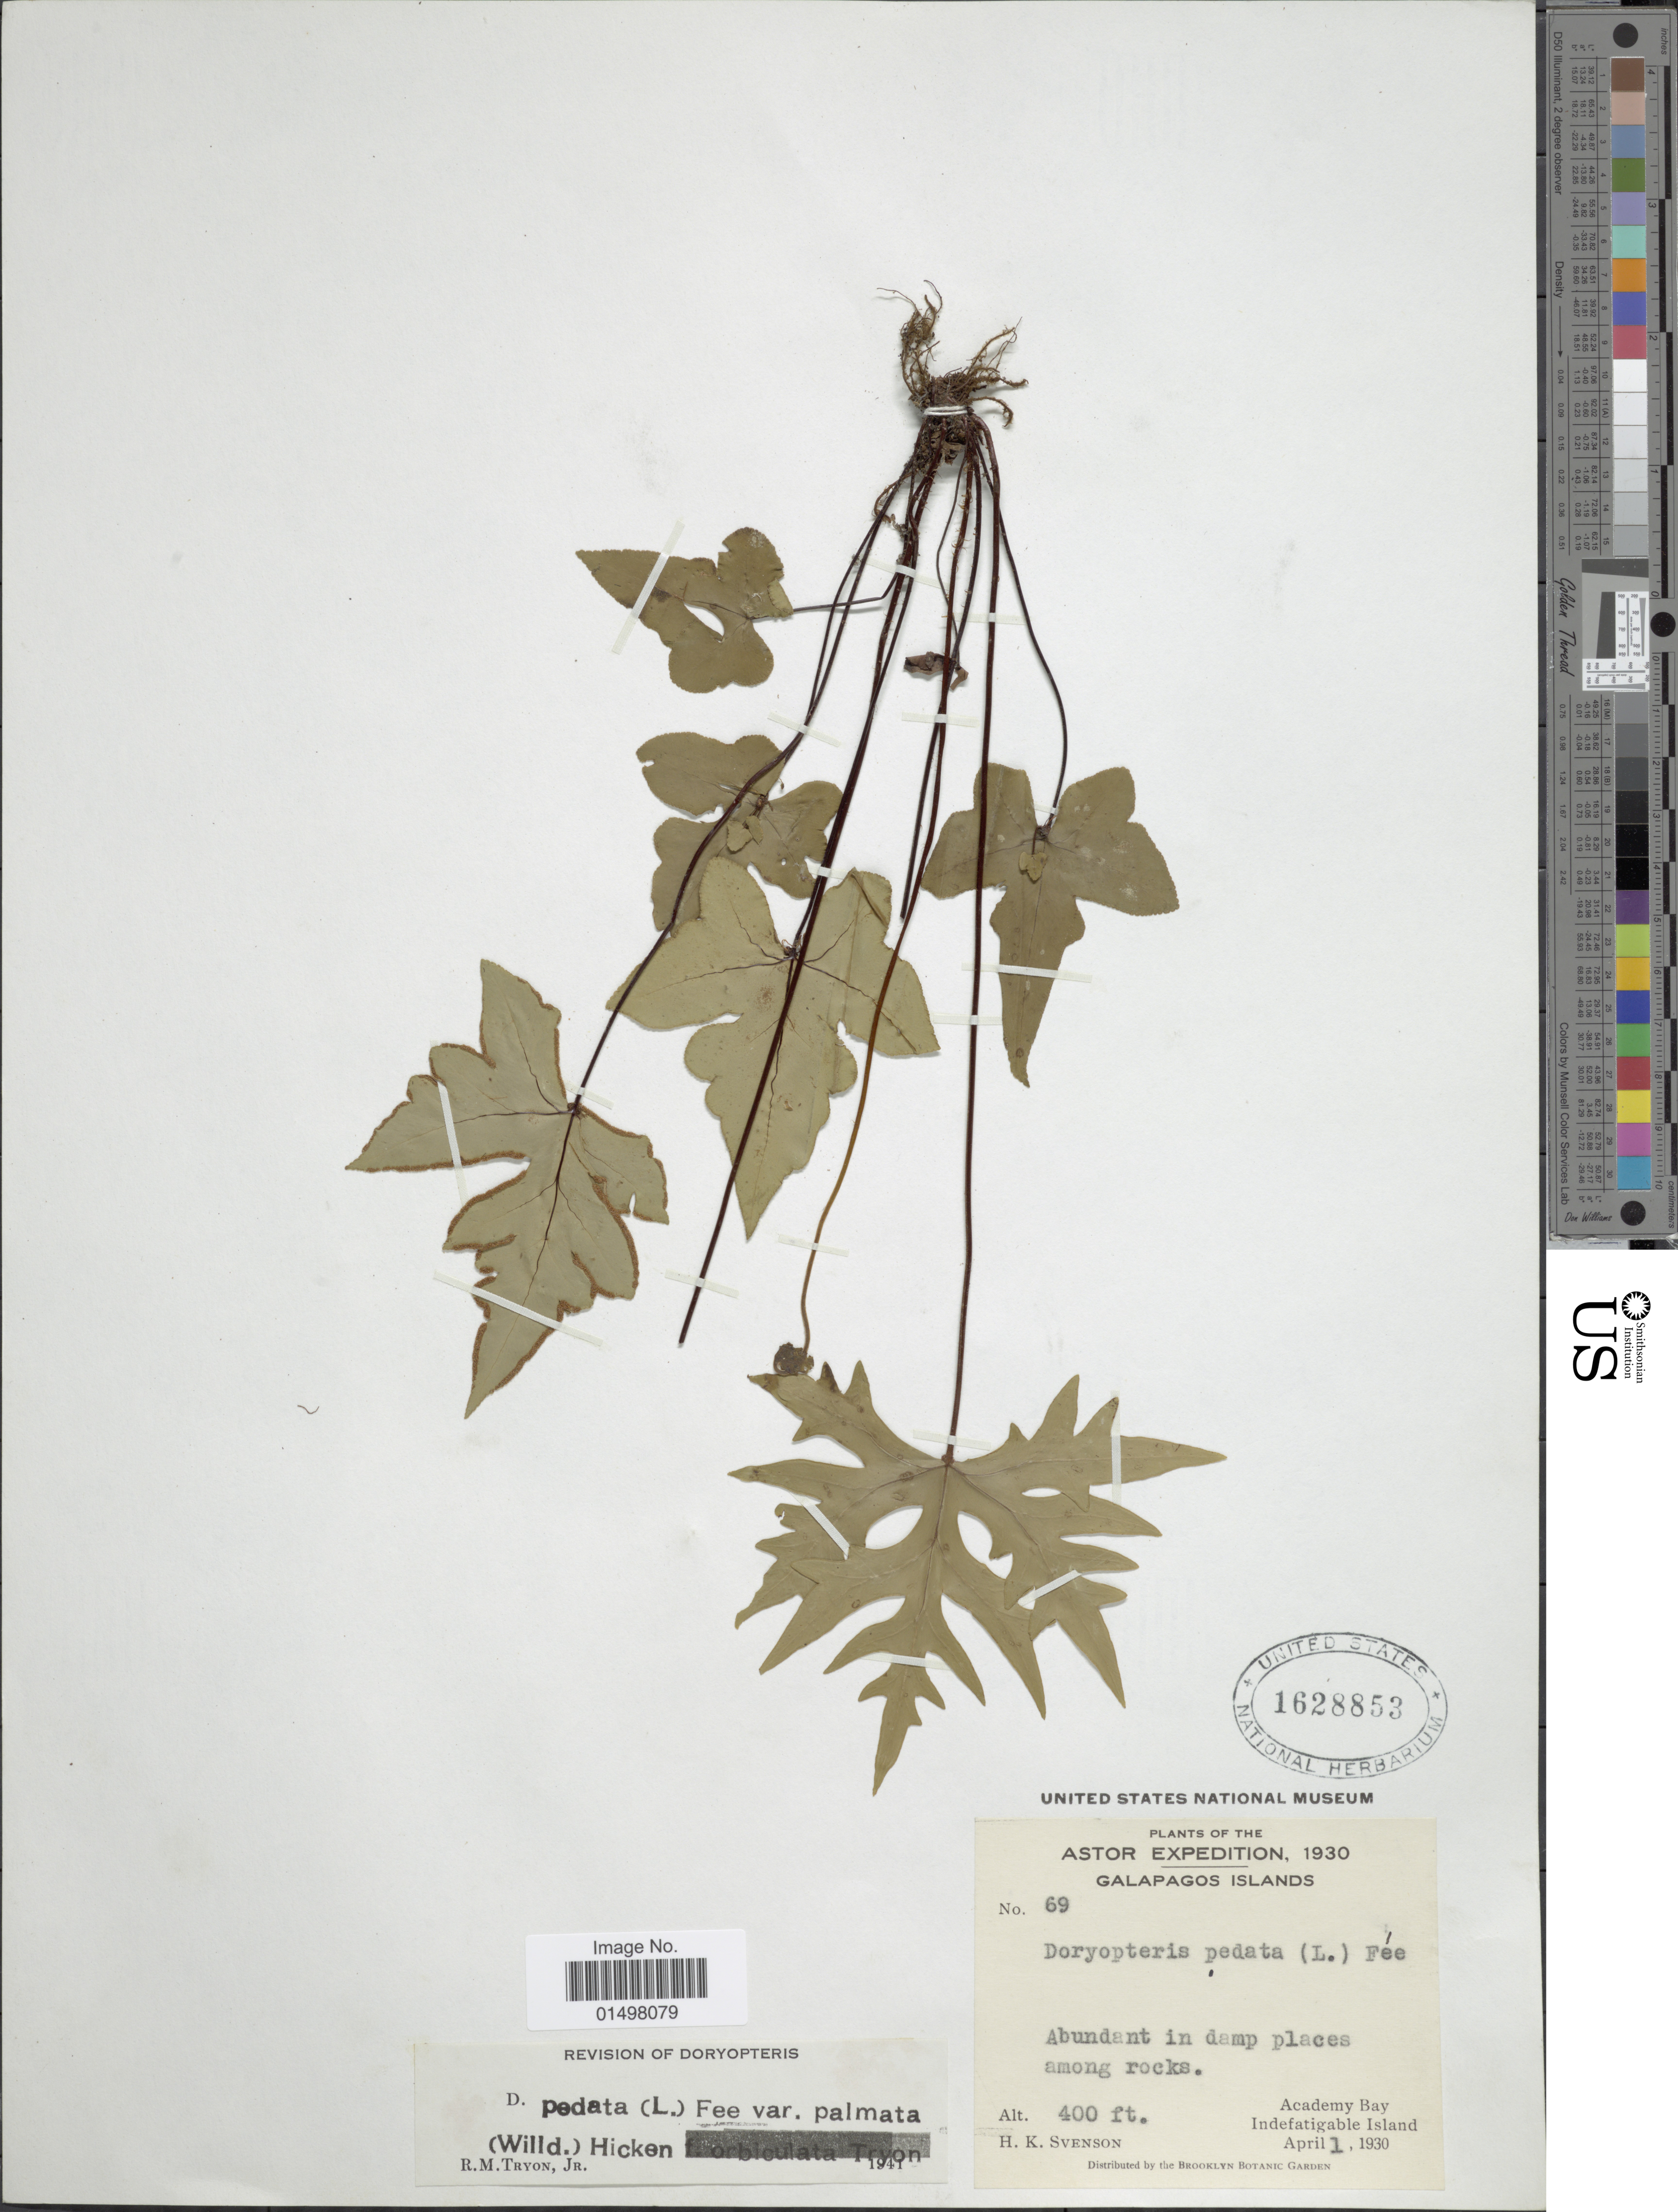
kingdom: Plantae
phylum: Tracheophyta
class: Polypodiopsida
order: Polypodiales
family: Pteridaceae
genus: Doryopteris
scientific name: Doryopteris pedata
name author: (L.) Fée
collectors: H. K. Svenson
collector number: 69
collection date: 1930-04-01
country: Ecuador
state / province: Colón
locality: Galapagos Island. Academy Bay. Indefatigable Island.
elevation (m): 122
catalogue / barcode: US 1628853